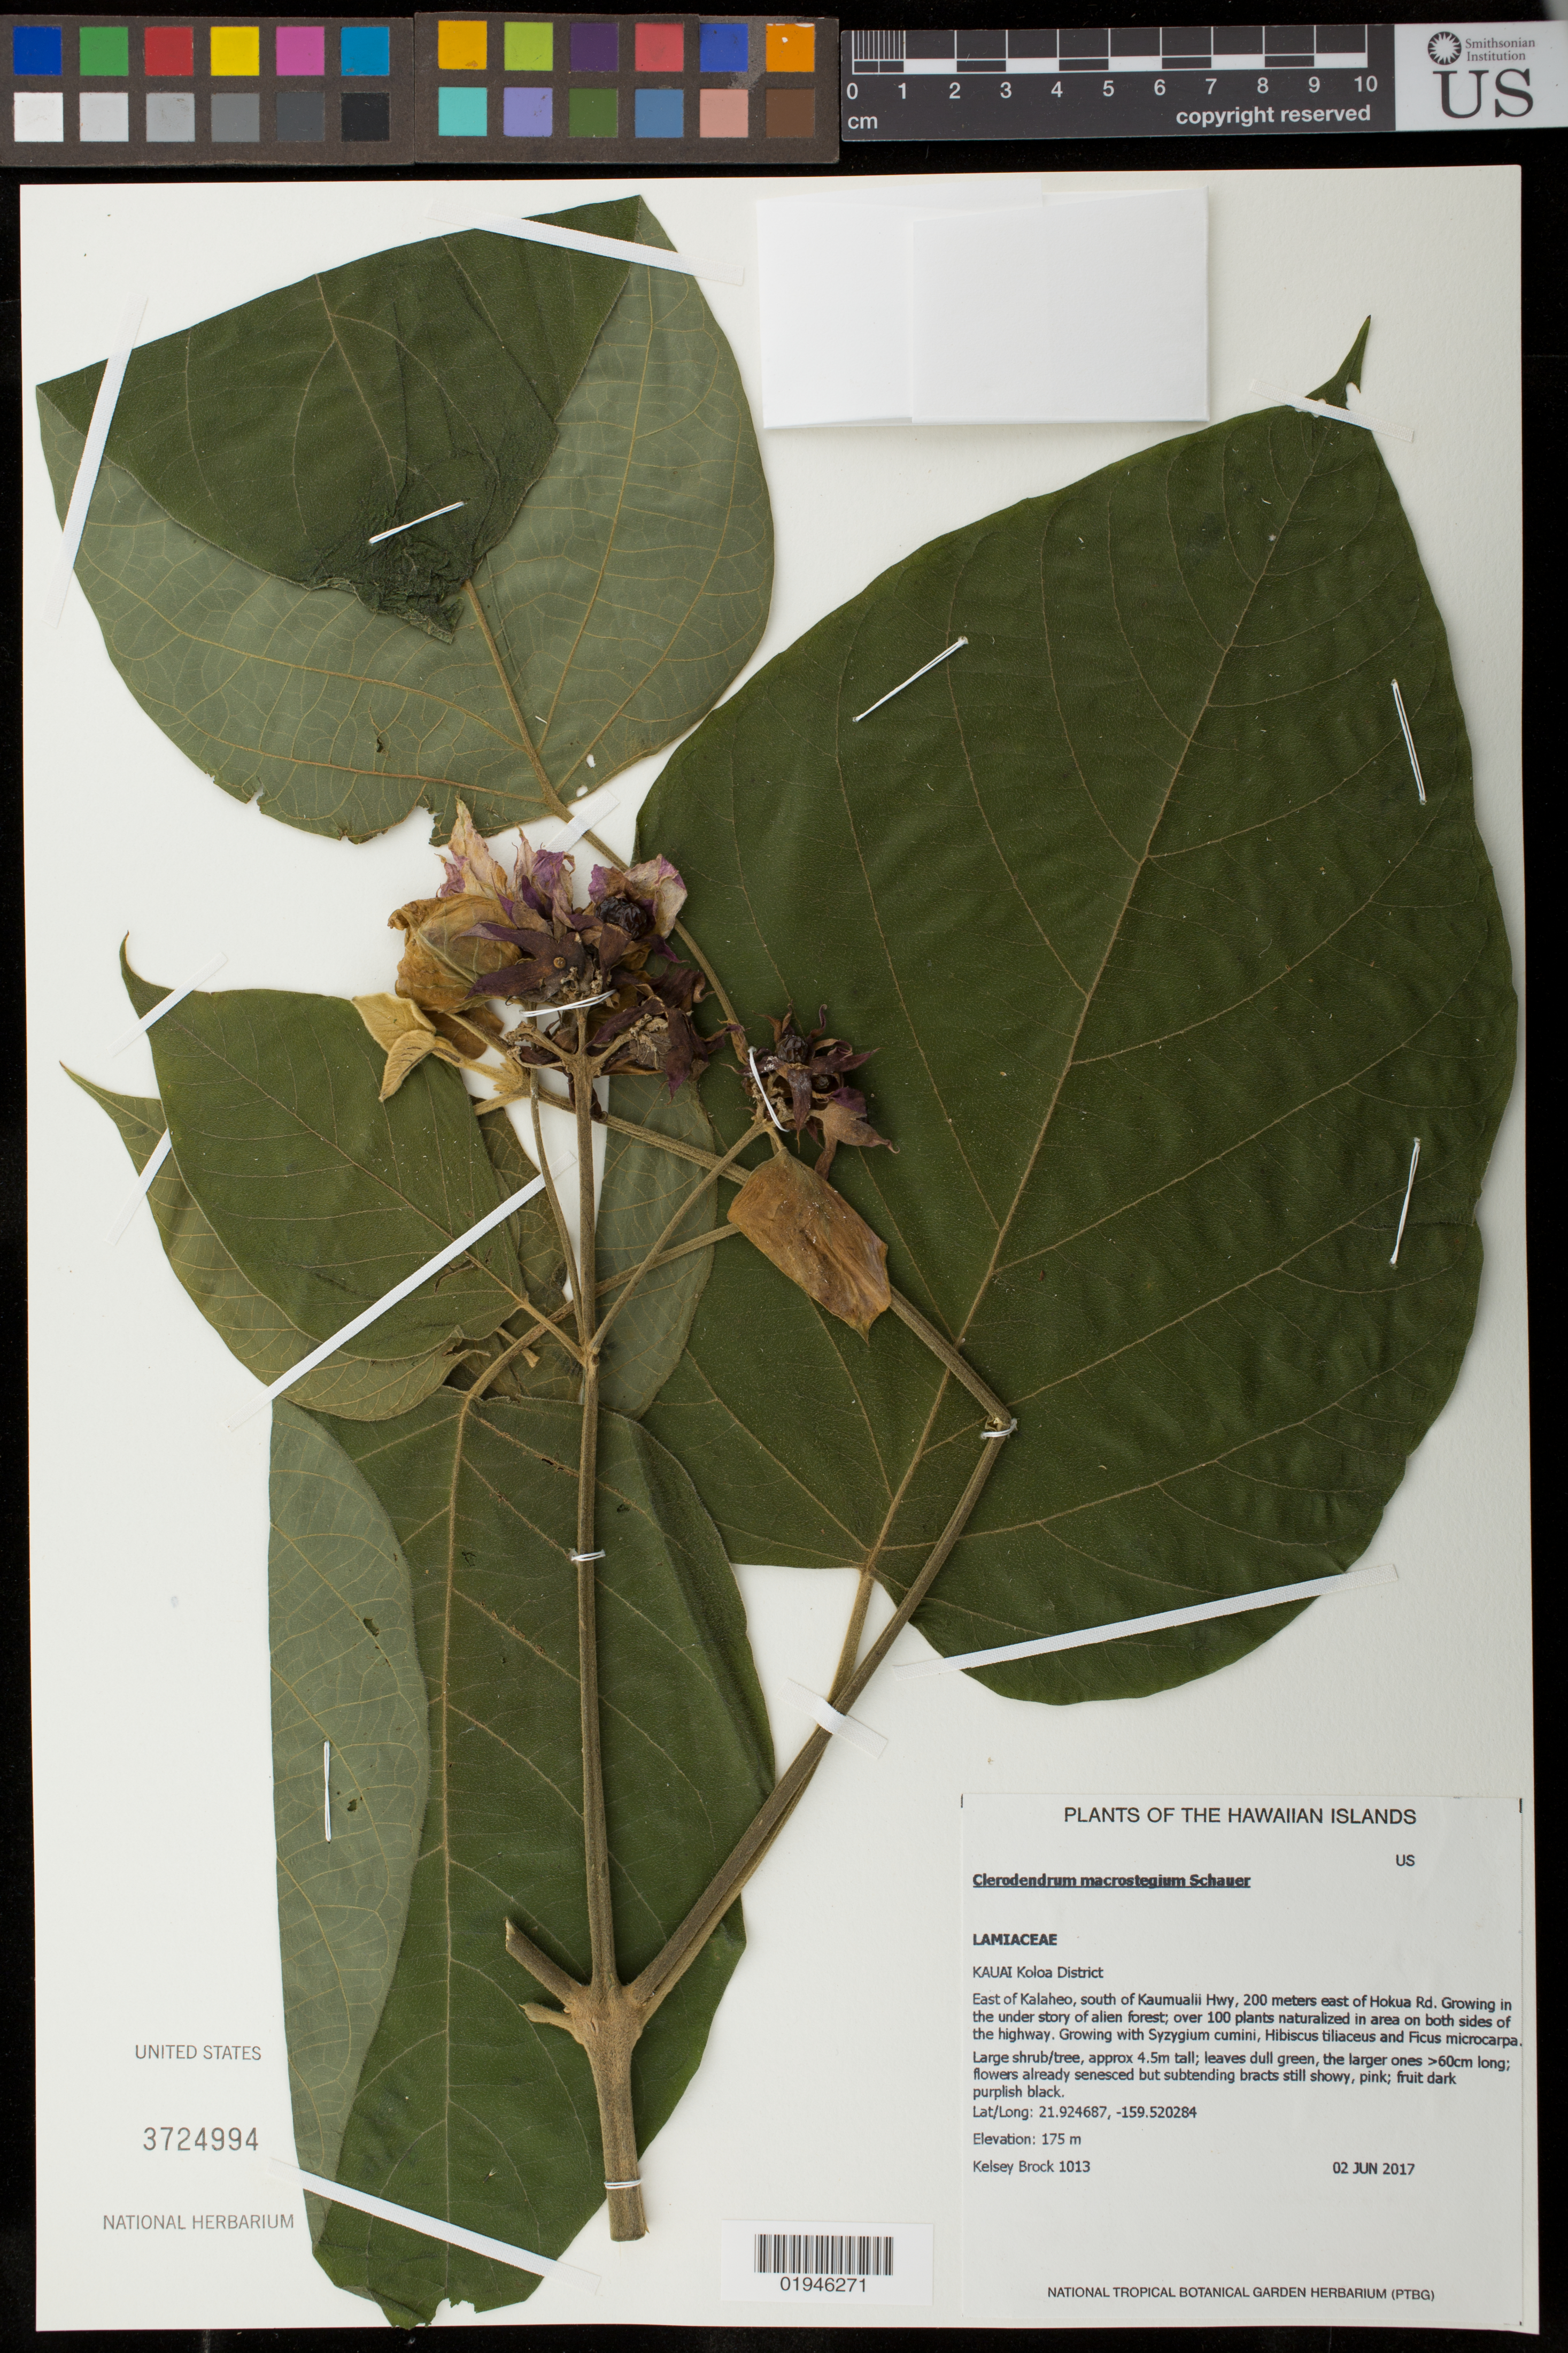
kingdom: Plantae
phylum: Tracheophyta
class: Magnoliopsida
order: Lamiales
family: Lamiaceae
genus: Clerodendrum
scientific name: Clerodendrum macrostegium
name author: Schauer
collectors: K. Brock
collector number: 1013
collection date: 2017-06-02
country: United States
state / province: Hawaii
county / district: Kauai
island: Kaua'i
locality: Koloa District, East of Kalaheo, south of Kaumualii Hwy, 200 meters east of Hokua Rd.,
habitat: Understory of alien forest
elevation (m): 175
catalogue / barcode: US 3724994